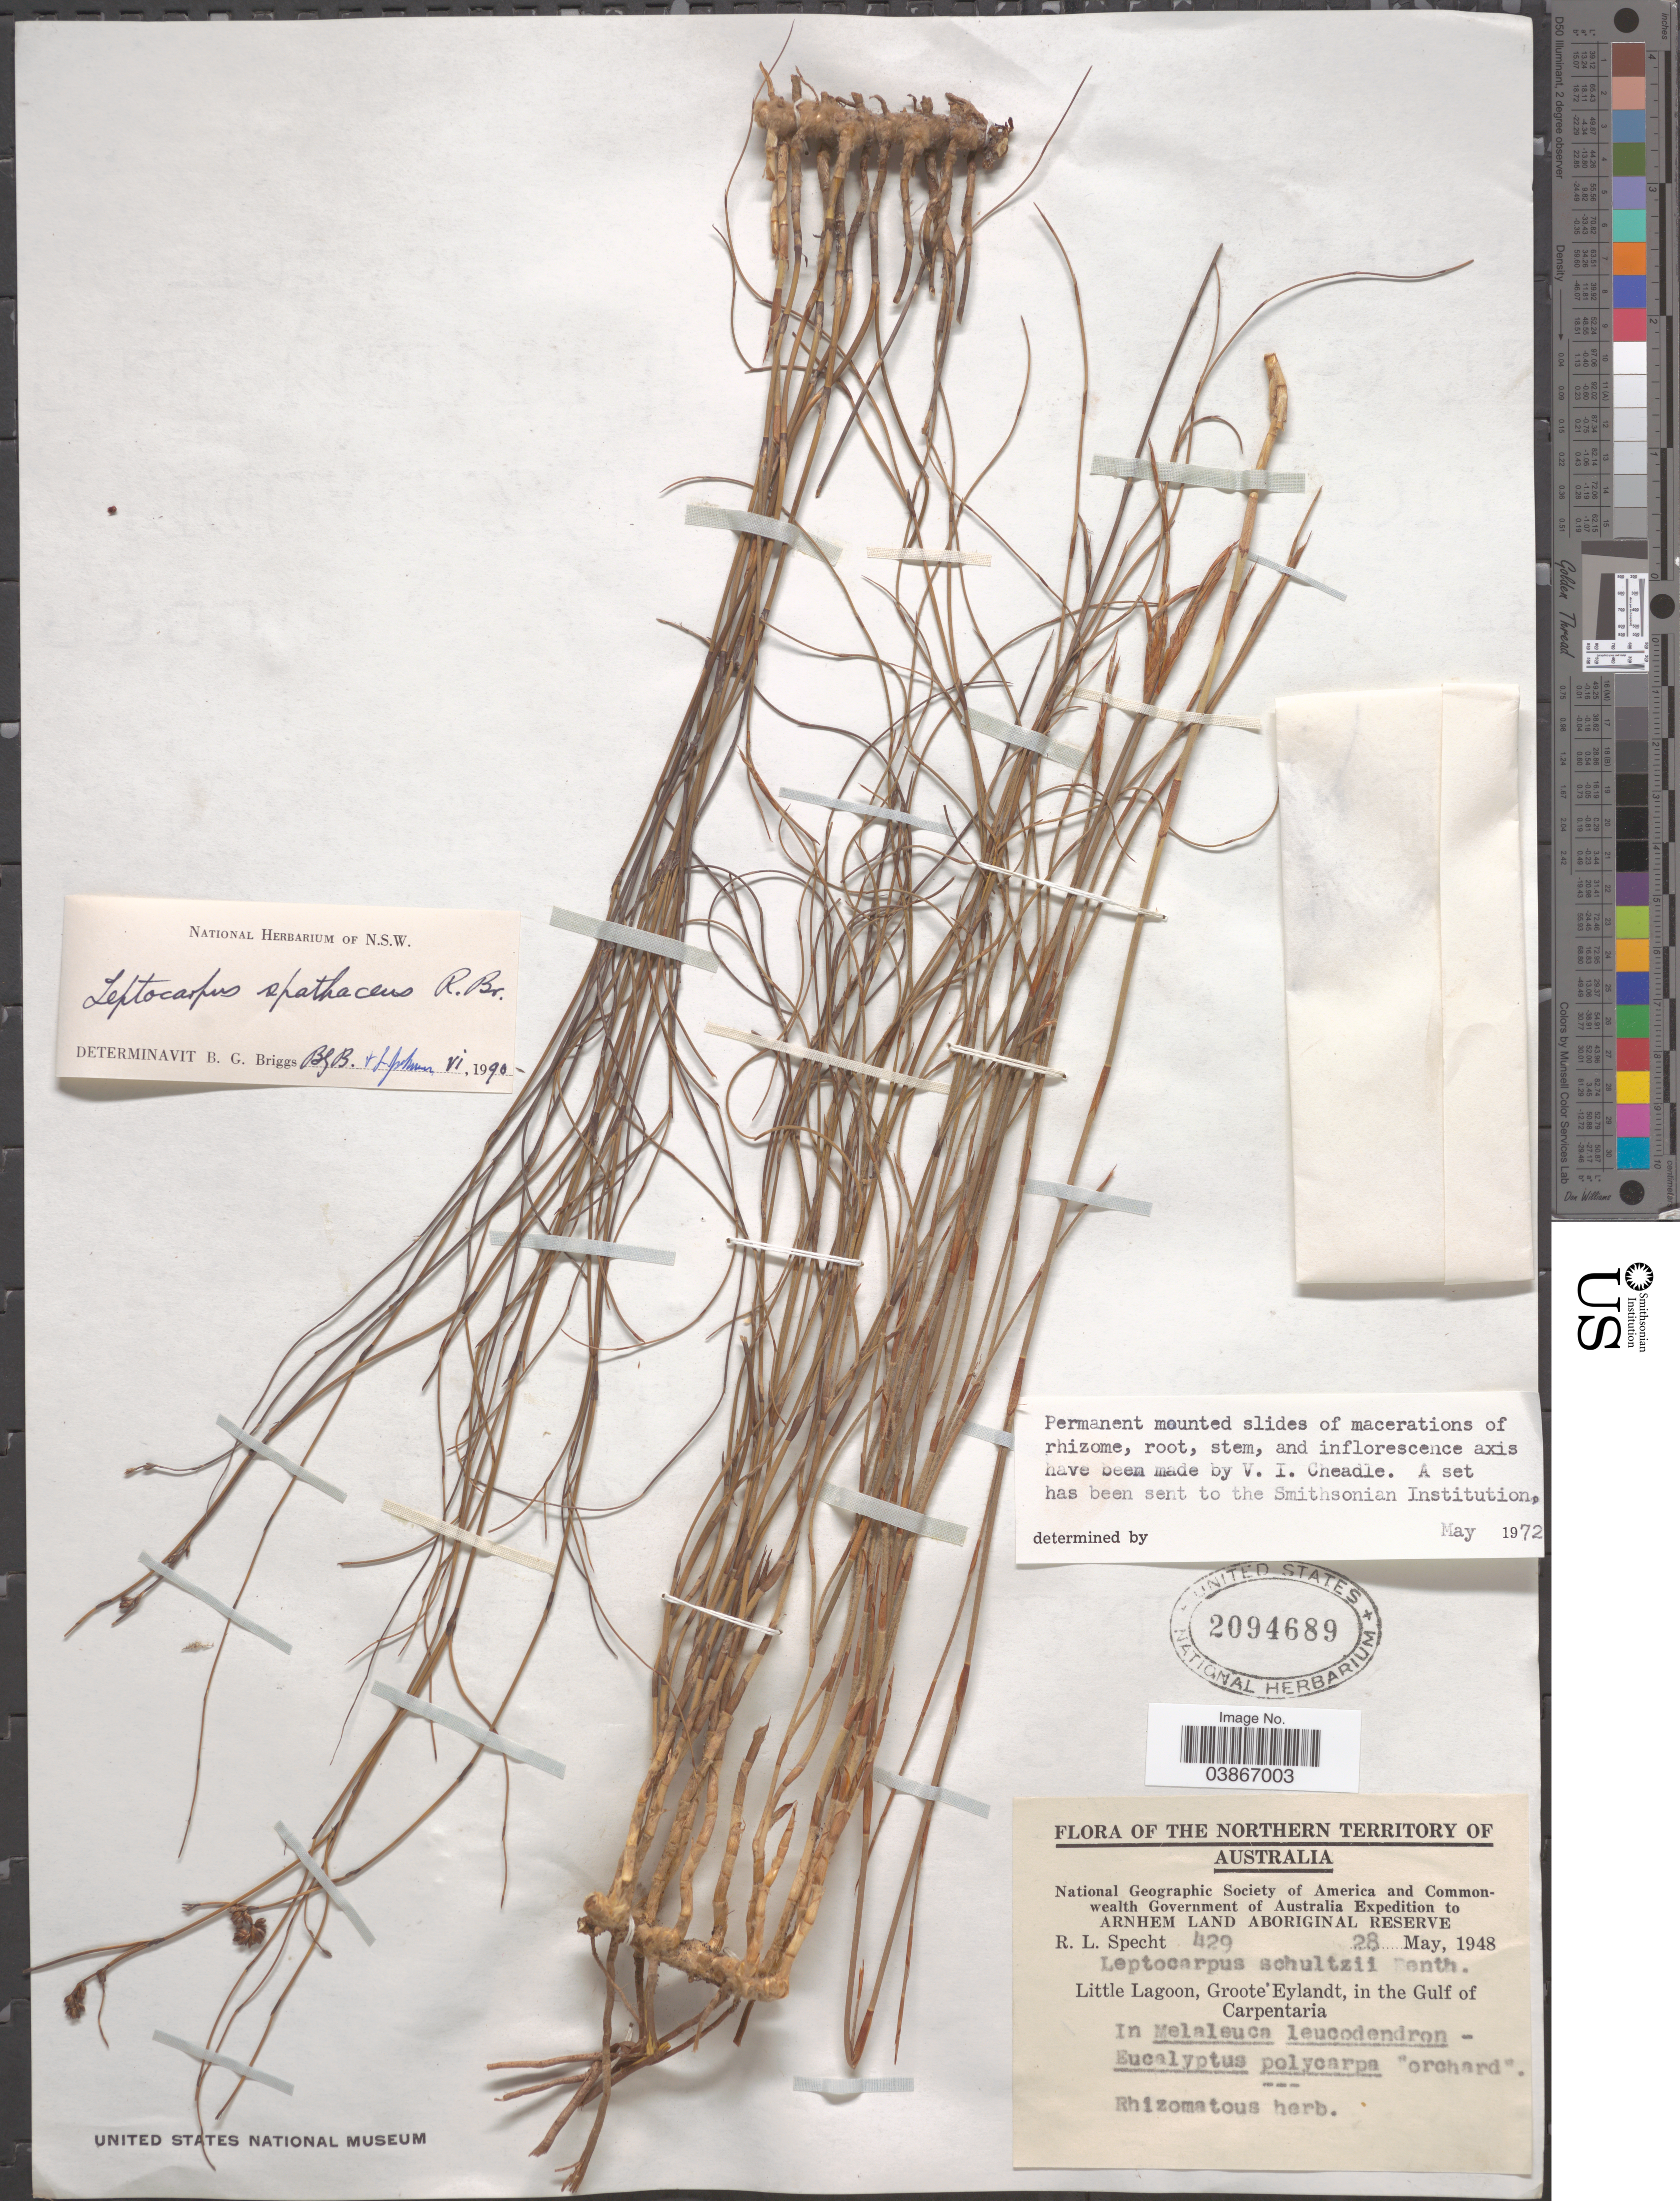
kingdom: Plantae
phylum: Tracheophyta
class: Liliopsida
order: Poales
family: Restionaceae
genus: Dapsilanthus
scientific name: Dapsilanthus spathaceus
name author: (R. Br.) B.G. Briggs & L.A.S. Johnson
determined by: Strong, Mark T., (BOT), Smithsonian Institution - National Museum of Natural History (UNITED STATES)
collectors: R. L. Specht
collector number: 429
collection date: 1948-05-28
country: Australia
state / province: Northern Territory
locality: Arhem Land Aborginal Reserve. Little Lagoon, Groote'Eylandt, in the Gulf of Carpentaria.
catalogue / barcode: US 2094689